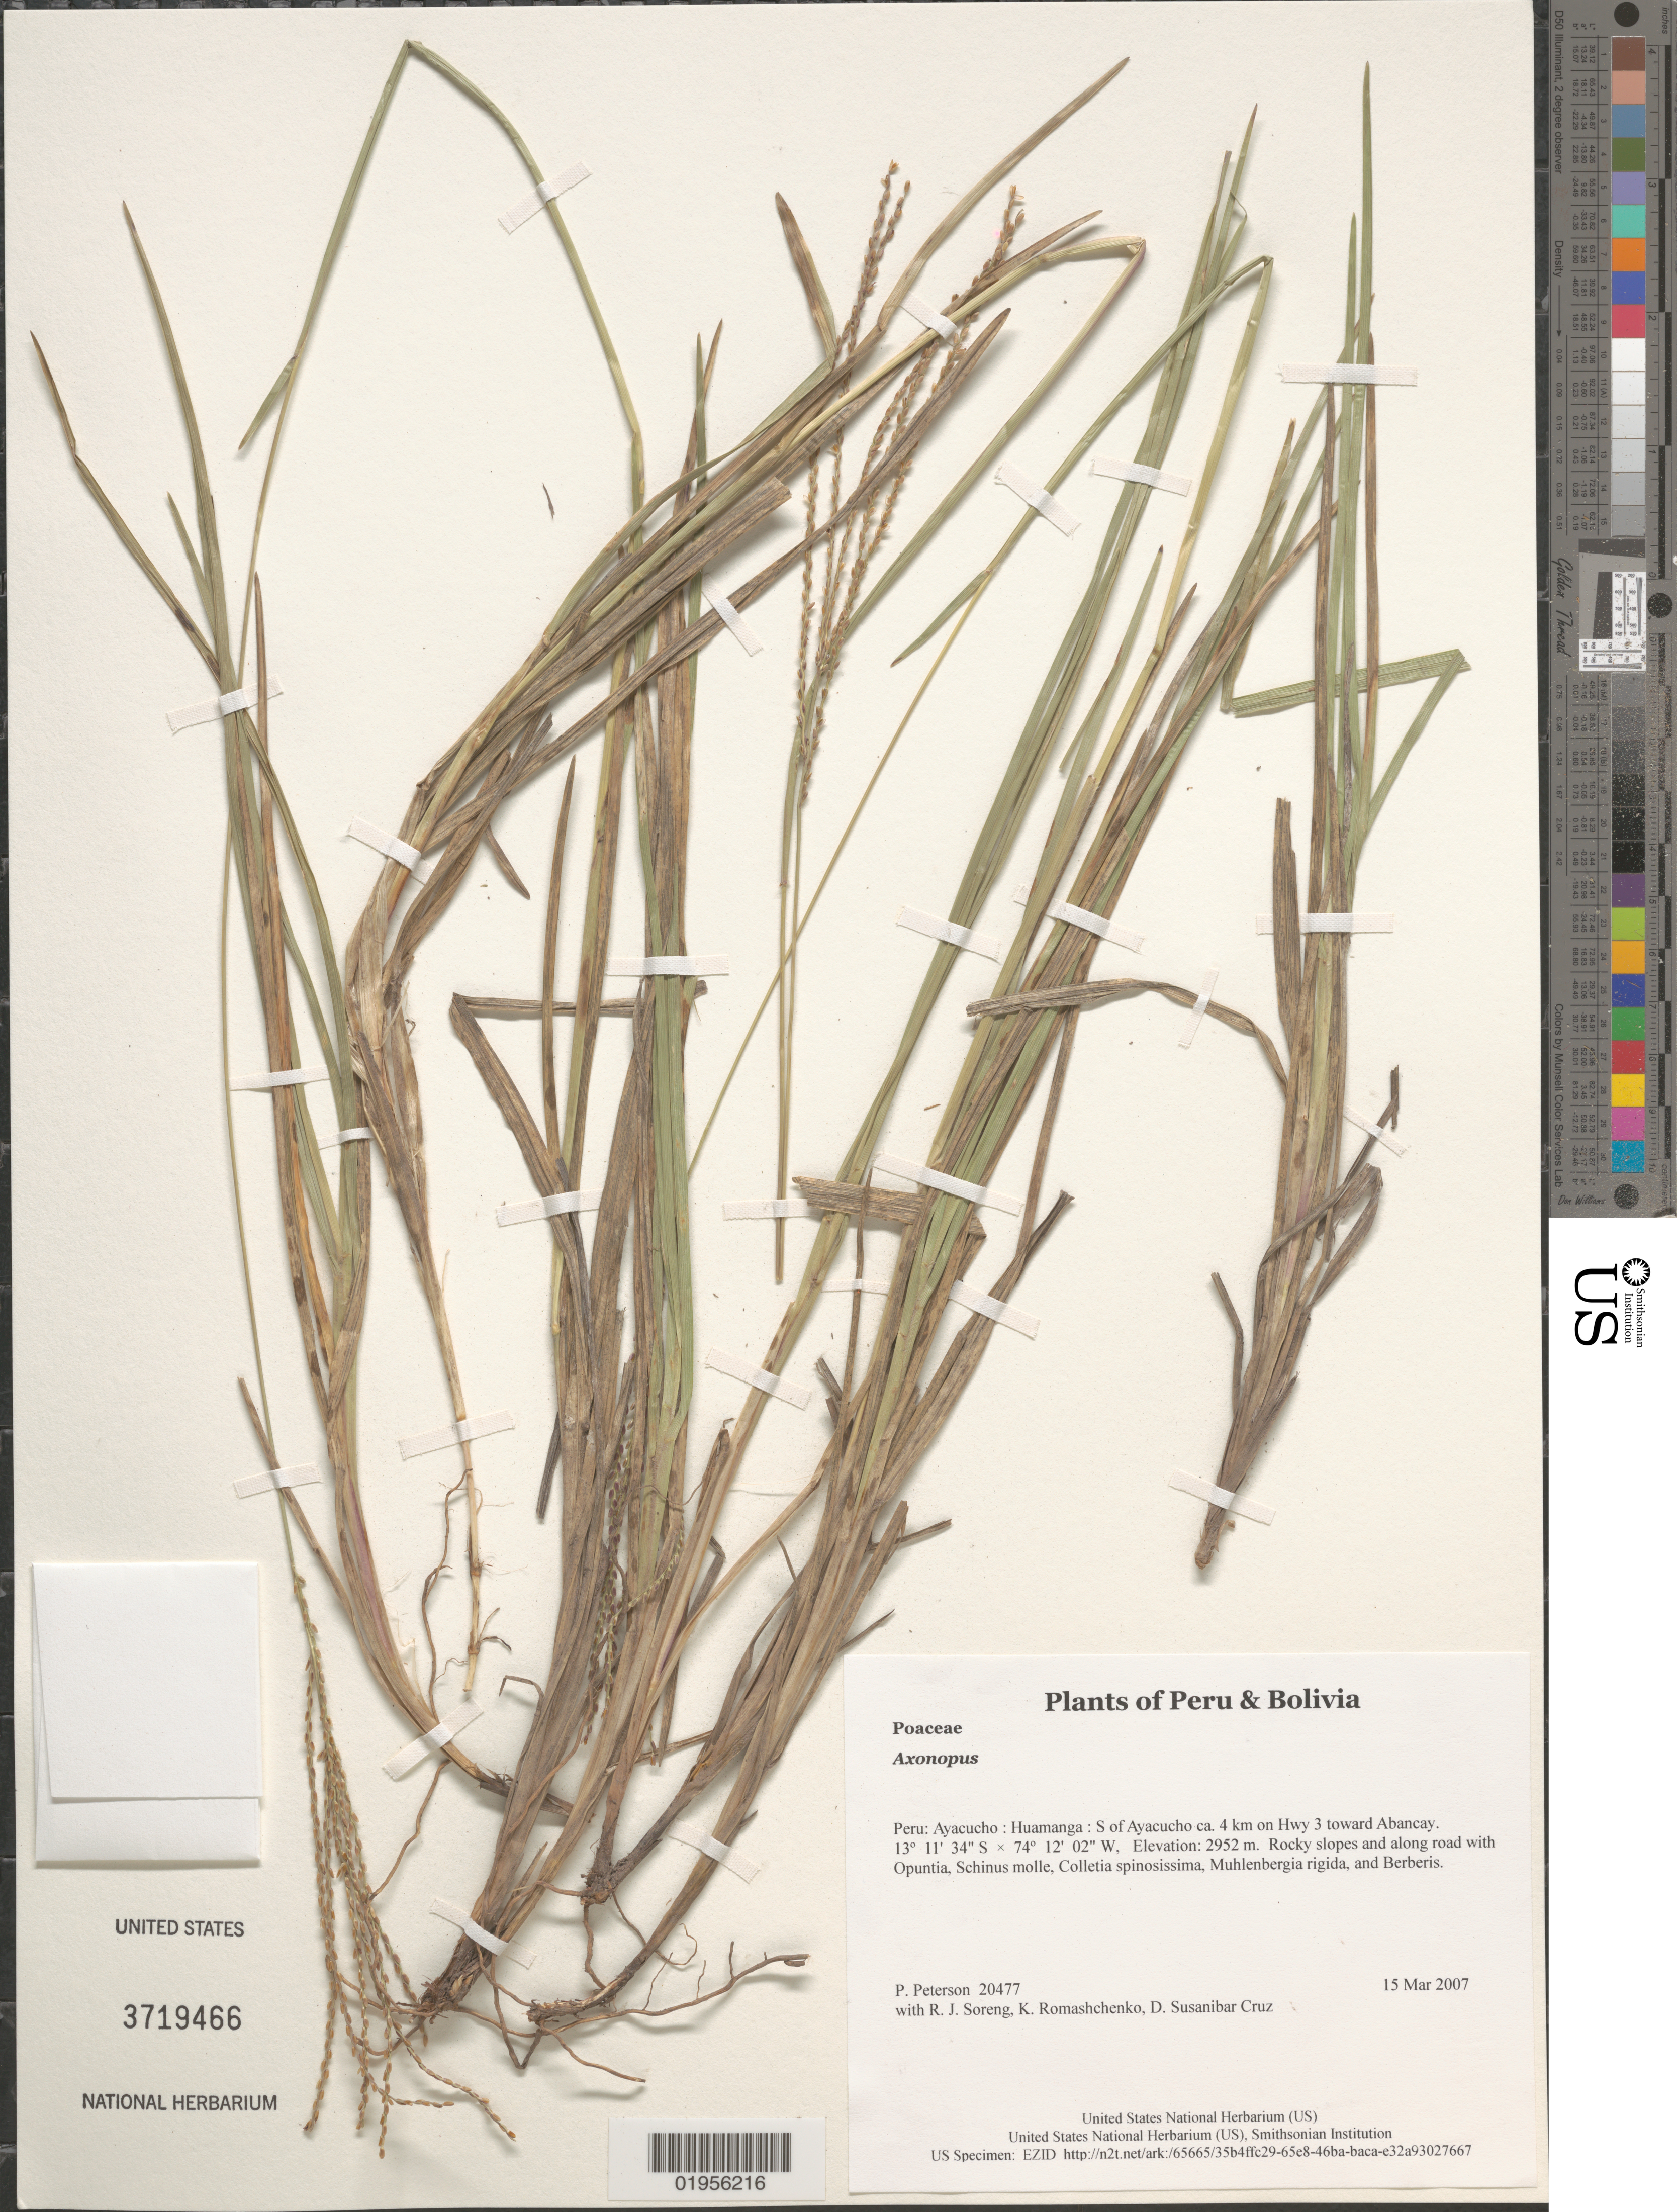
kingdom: Plantae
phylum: Tracheophyta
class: Liliopsida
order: Poales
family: Poaceae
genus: Axonopus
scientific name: Axonopus sp.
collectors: P. M. Peterson, R. J. Soreng, K. Romashchenko & D. Susanibar Cruz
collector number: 20477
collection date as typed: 15 Mar 2007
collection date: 2007-03-15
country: Peru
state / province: Ayacucho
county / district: Huamanga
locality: S of Ayacucho ca. 4 km on Hwy 3 toward Abancay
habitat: Rocky slopes and along road with Opuntia, Schinus molle, Colletia spinosissima, Muhlenbergia rigida, and Berberis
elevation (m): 2952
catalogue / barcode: US 3719466